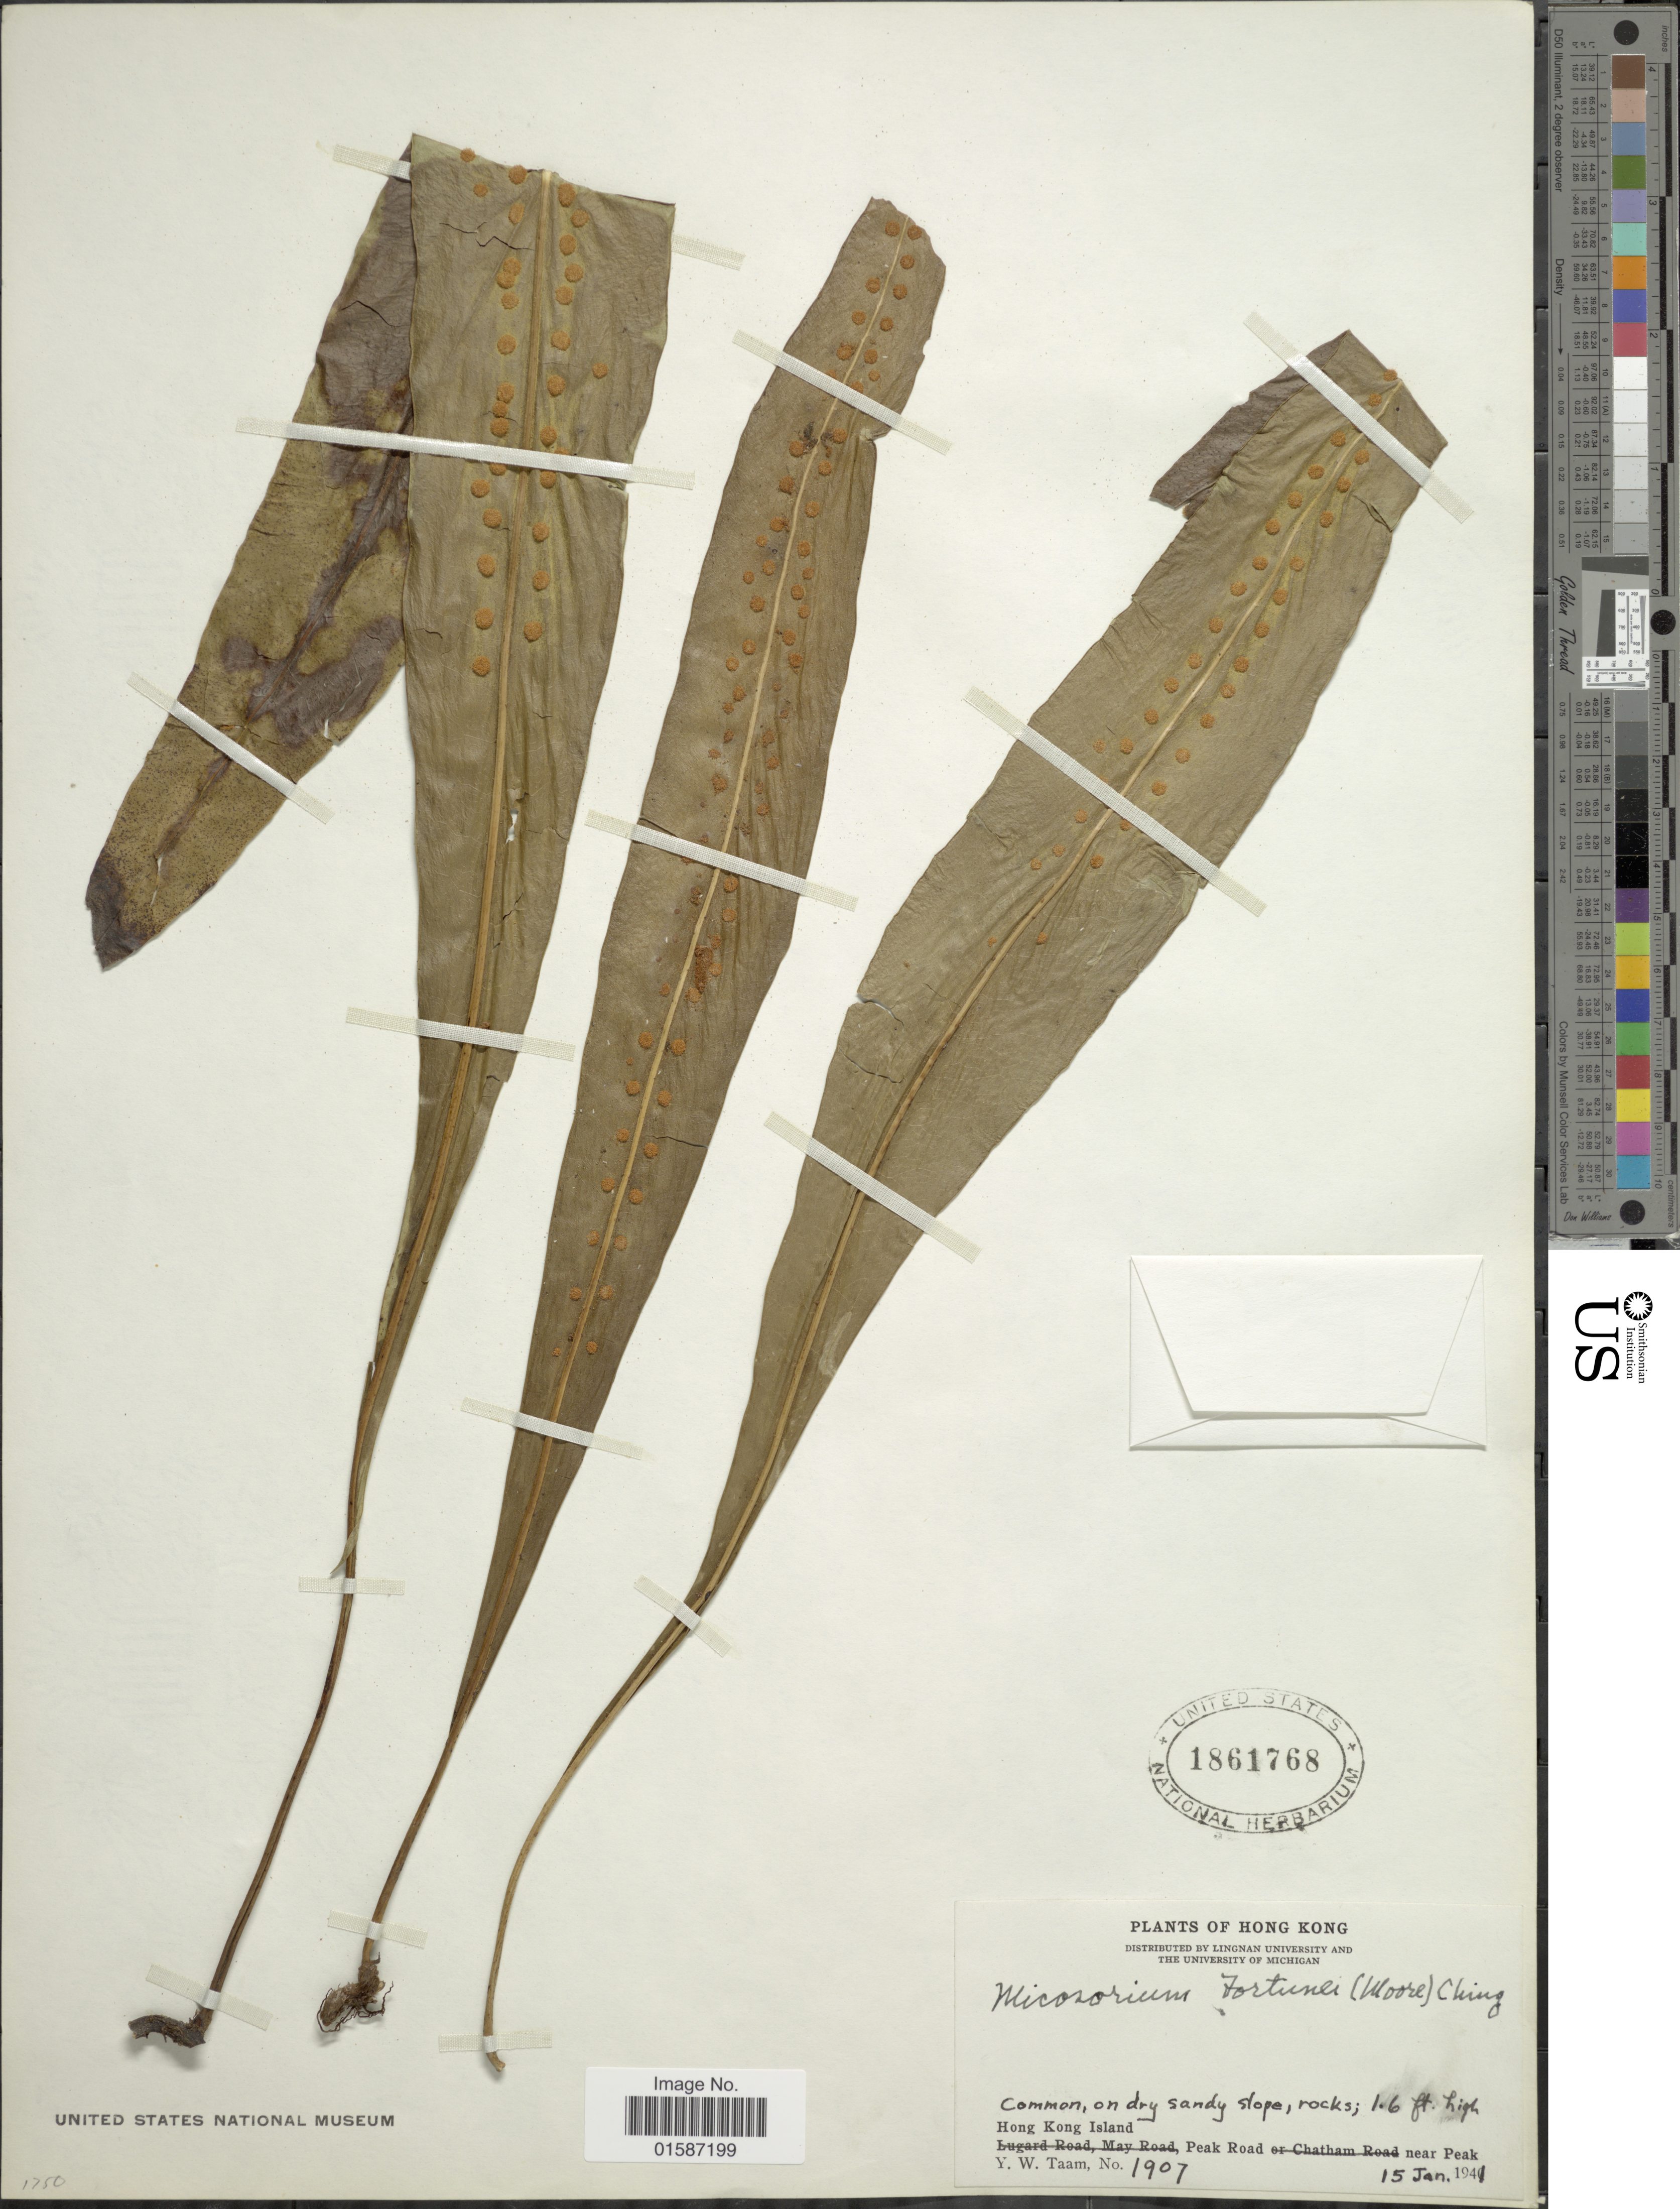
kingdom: Plantae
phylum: Tracheophyta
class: Polypodiopsida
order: Polypodiales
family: Polypodiaceae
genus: Neolepisorus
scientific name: Neolepisorus fortunei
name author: (T. Moore) Li S. Wang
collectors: Y. W. Taam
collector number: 1907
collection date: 1941-01-15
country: China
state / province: Hong Kong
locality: Hong Kong Island, Peak Road near Peak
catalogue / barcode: US 1861768